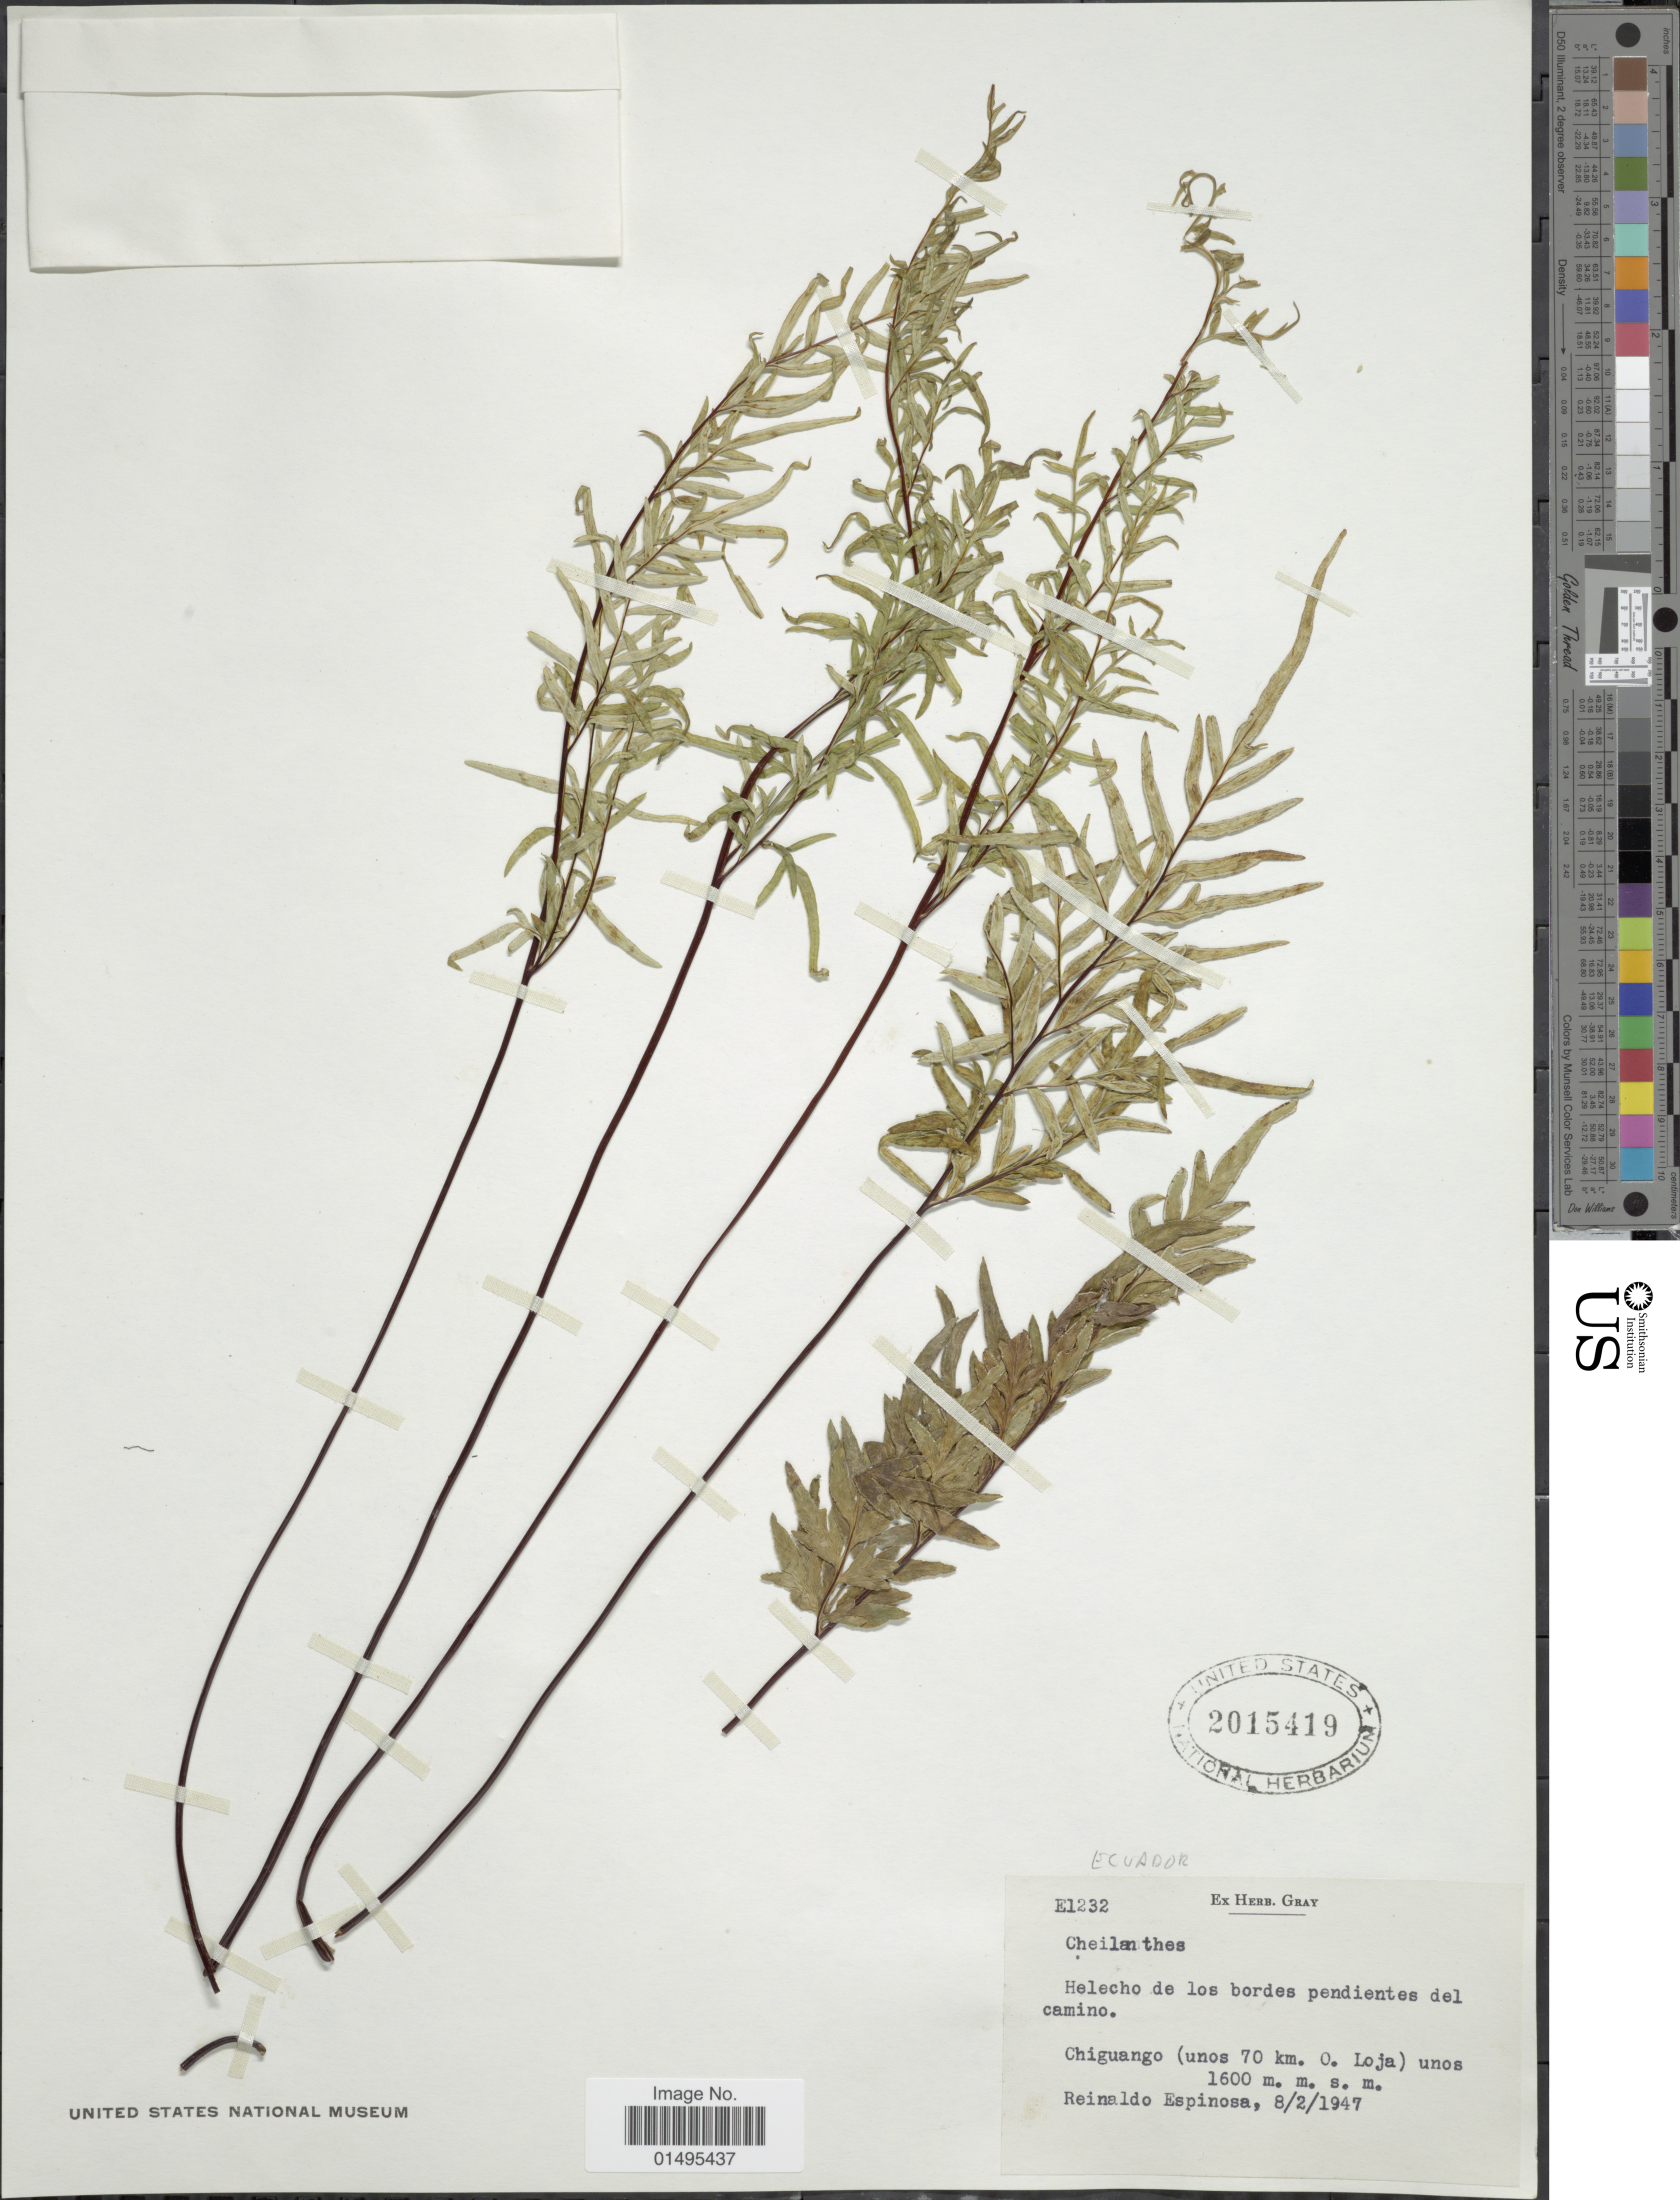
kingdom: Plantae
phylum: Tracheophyta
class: Polypodiopsida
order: Polypodiales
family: Pteridaceae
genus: Cheiloplecton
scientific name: Cheiloplecton sp.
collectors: R. Espinosa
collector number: E1232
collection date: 1947-02-08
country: Ecuador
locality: Chiguango (unos 70 km. O. Loja)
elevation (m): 1600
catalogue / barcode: US 2015419